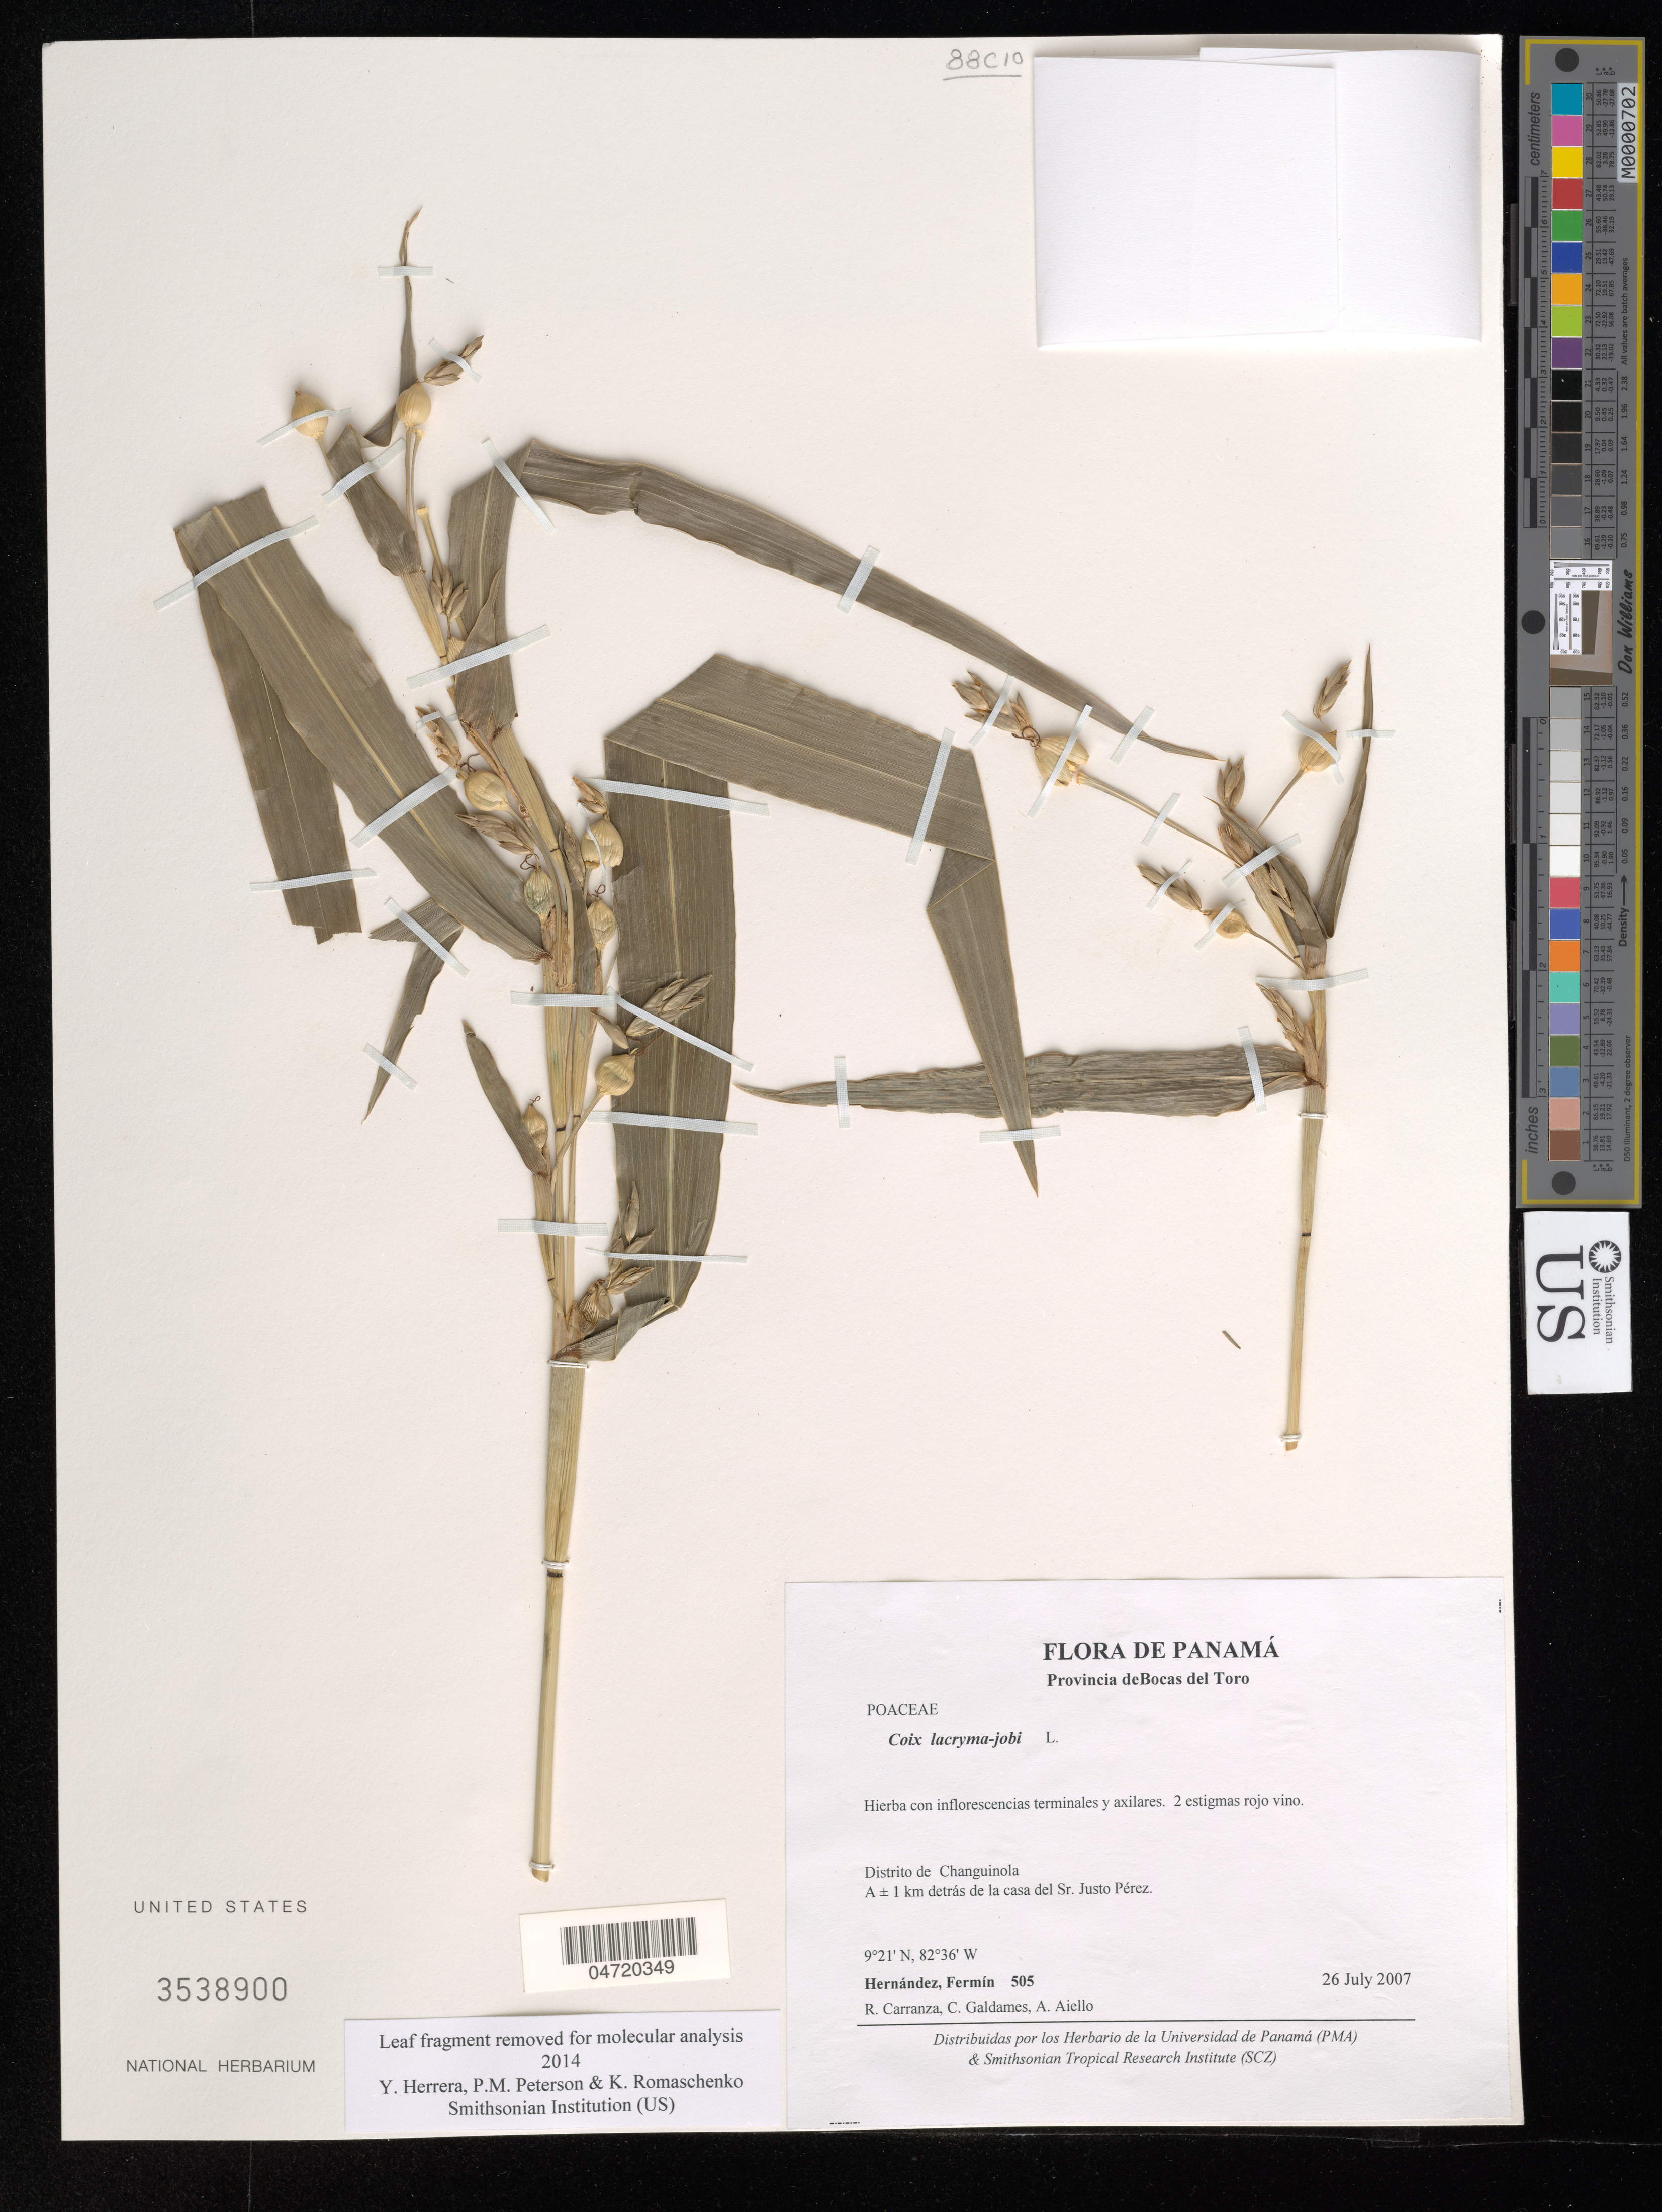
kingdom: Plantae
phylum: Tracheophyta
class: Liliopsida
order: Poales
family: Poaceae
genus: Coix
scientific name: Coix lacryma-jobi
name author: L.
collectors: F. Hernández, R. Carranza, C. Galdames & A. Aiello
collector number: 505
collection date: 2007-07-26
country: Panama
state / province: Bocas del Toro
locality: Distrito de Changuinola. A ± 1 km detrás de la casa del Sr. Justo Pérez.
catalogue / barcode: US 3538900